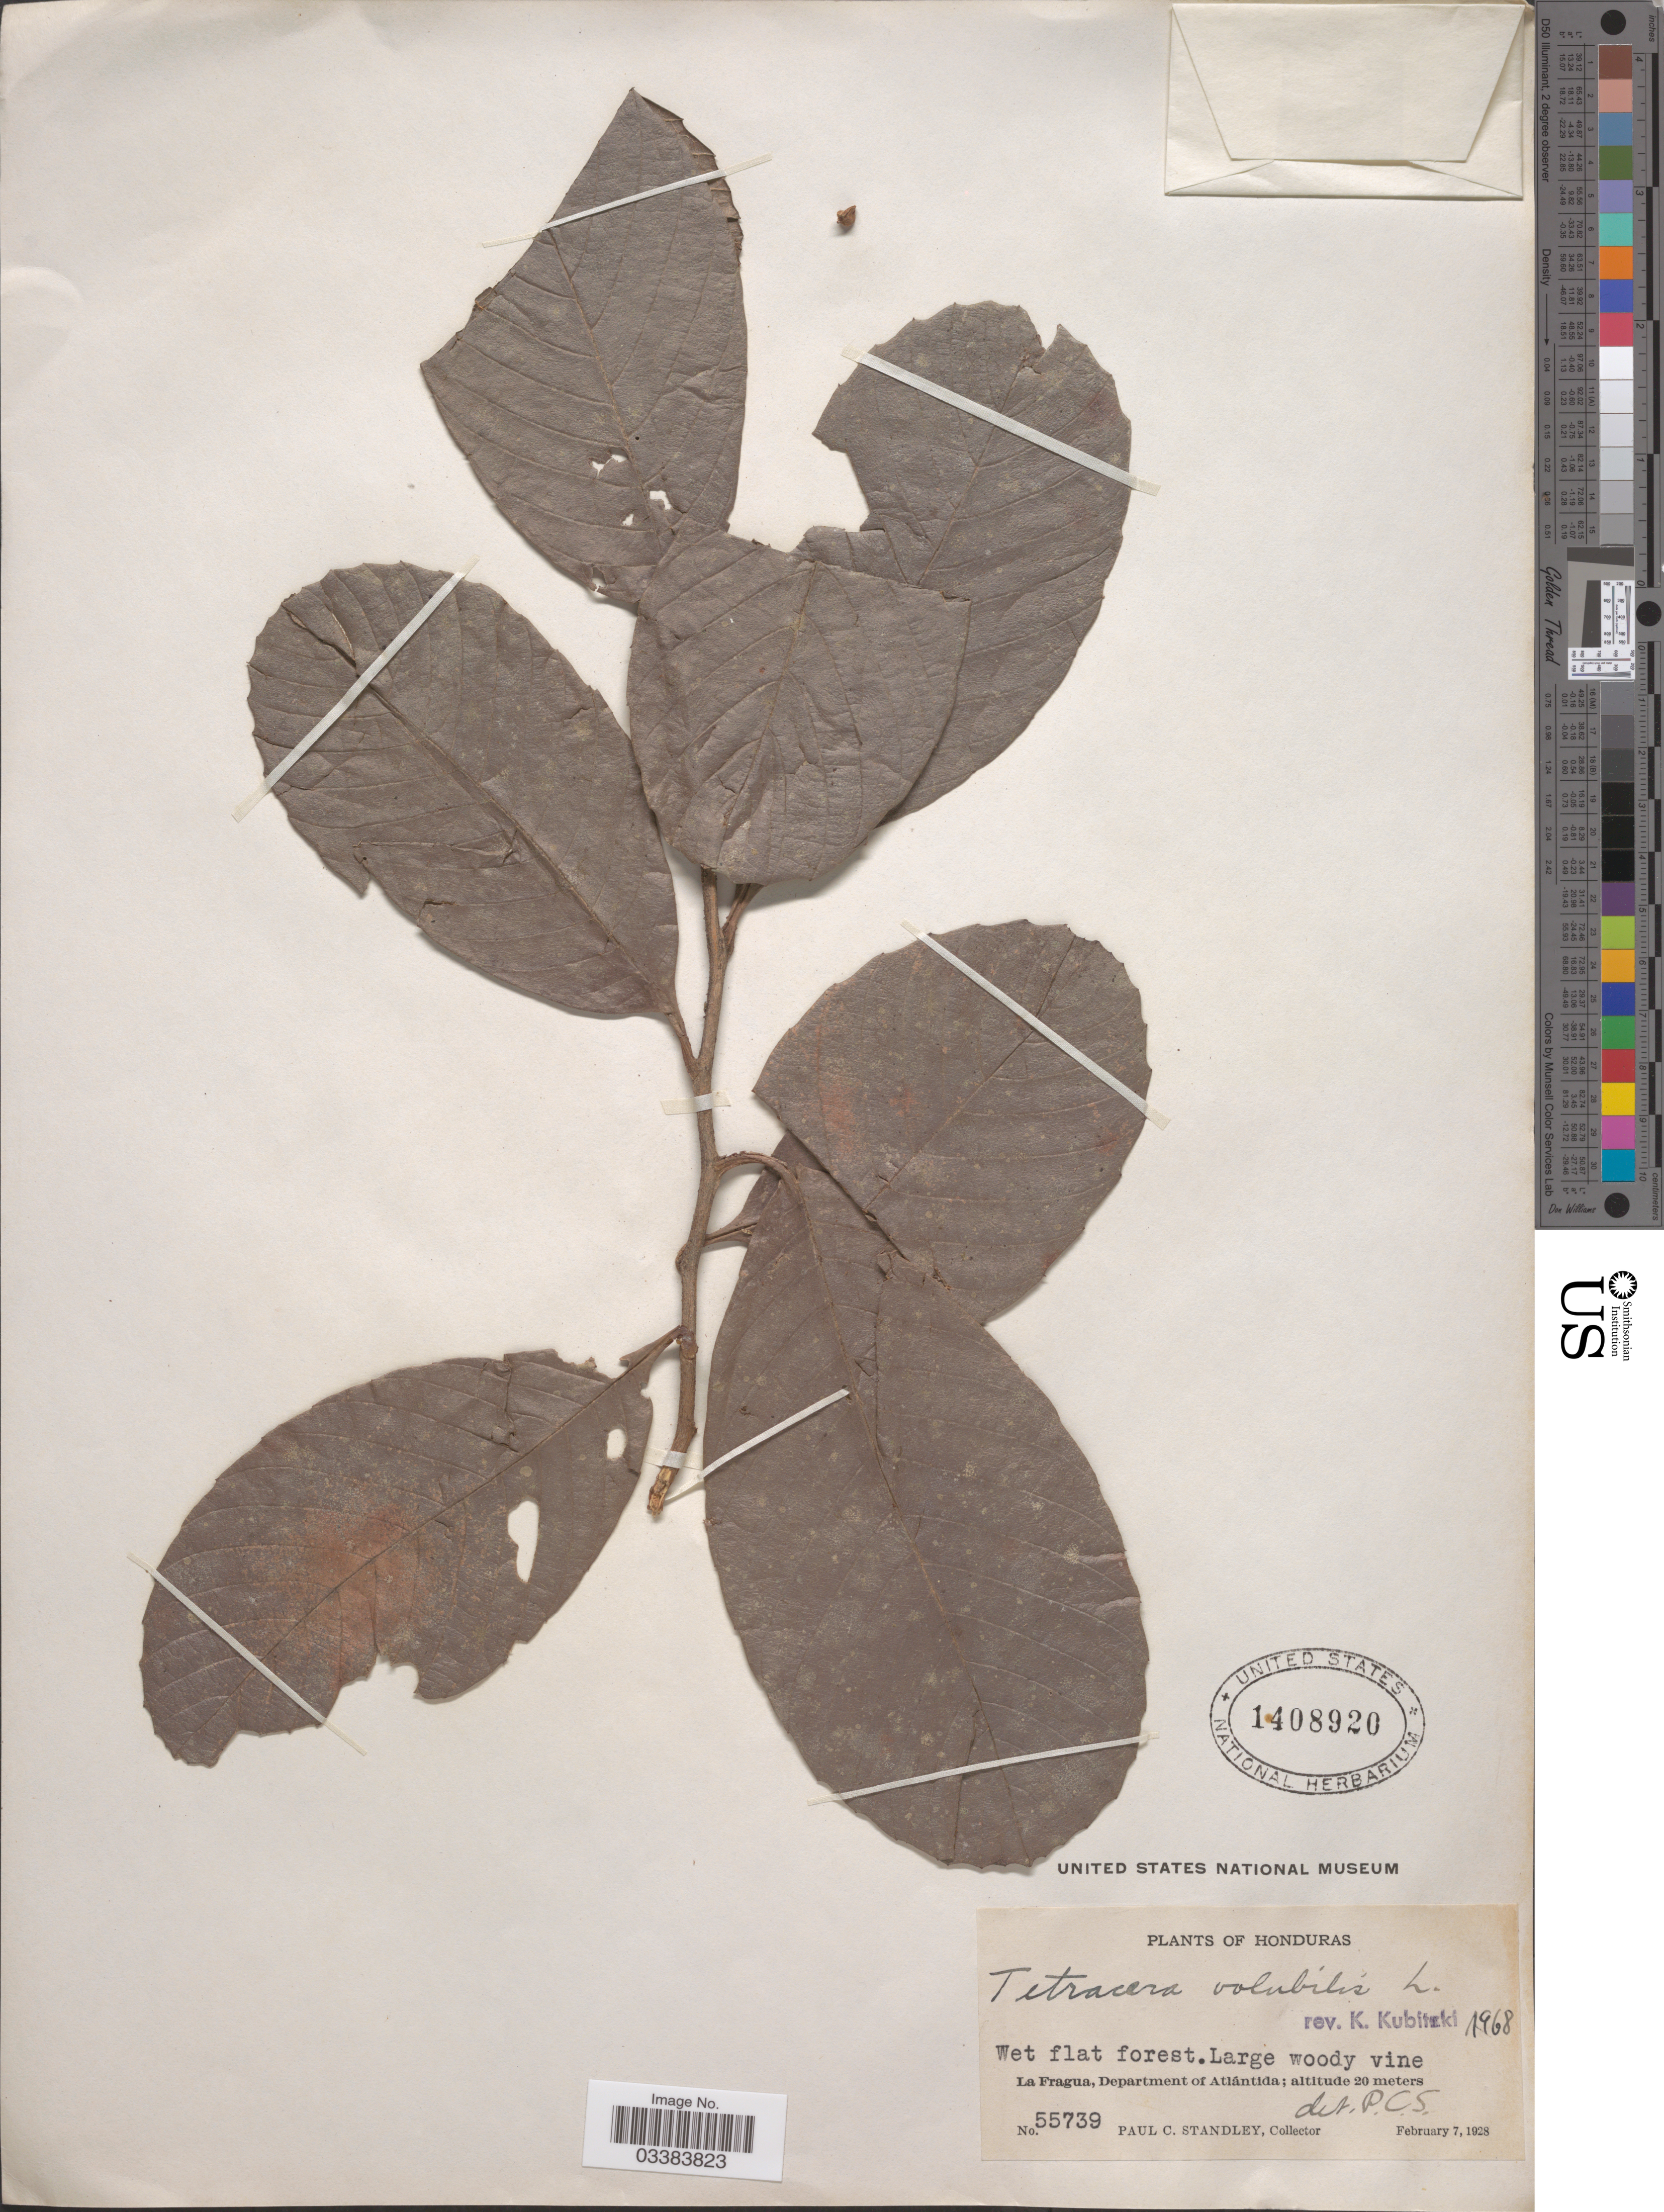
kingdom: Plantae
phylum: Tracheophyta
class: Magnoliopsida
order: Dilleniales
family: Dilleniaceae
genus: Tetracera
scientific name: Tetracera volubilis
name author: L.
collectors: P. C. Standley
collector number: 55739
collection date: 1928-02-07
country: Honduras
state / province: Atlántida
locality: La Fragua, Departmento of Atlántida.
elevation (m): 20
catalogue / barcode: US 1408920